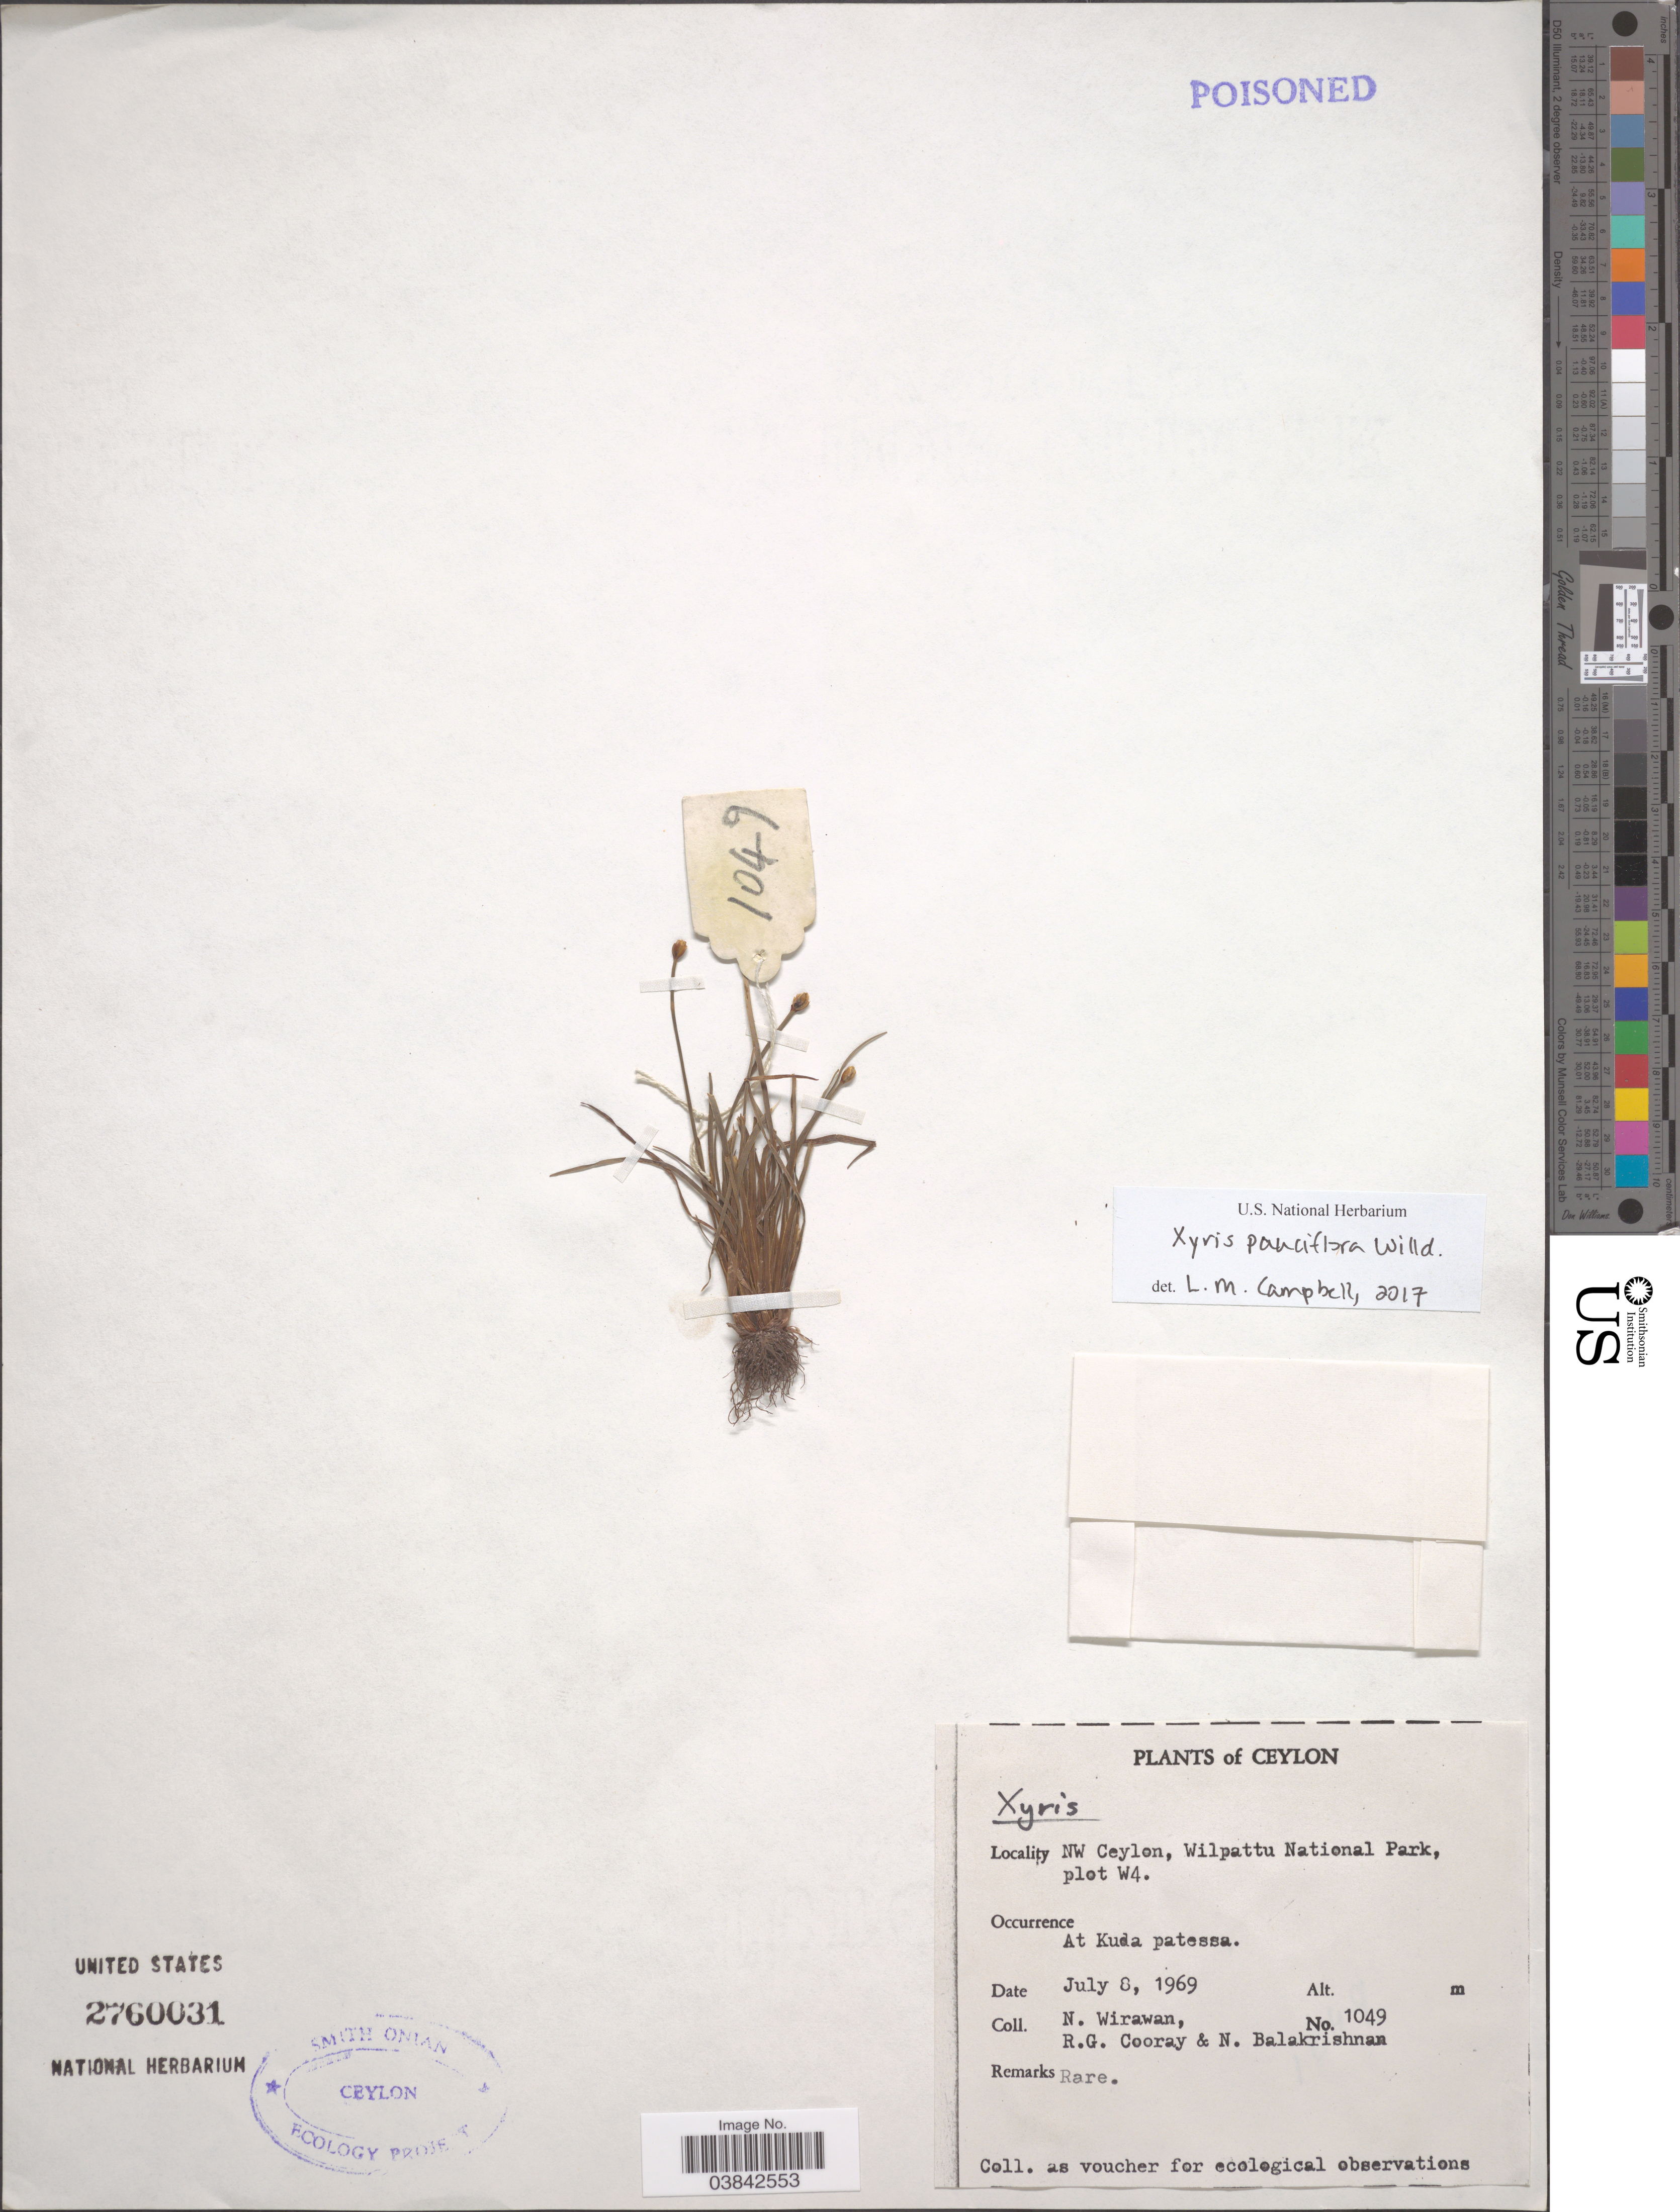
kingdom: Plantae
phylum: Tracheophyta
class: Liliopsida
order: Poales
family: Xyridaceae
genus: Xyris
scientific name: Xyris pauciflora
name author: Willd.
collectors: N. Wirawan, R. Cooray & N. Balakrishnan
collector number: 1049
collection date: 1969-07-08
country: Sri Lanka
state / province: North Western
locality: NW Ceylon, Wilpattu National Park, plot W4. At Kuda patessa.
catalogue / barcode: US 2760031